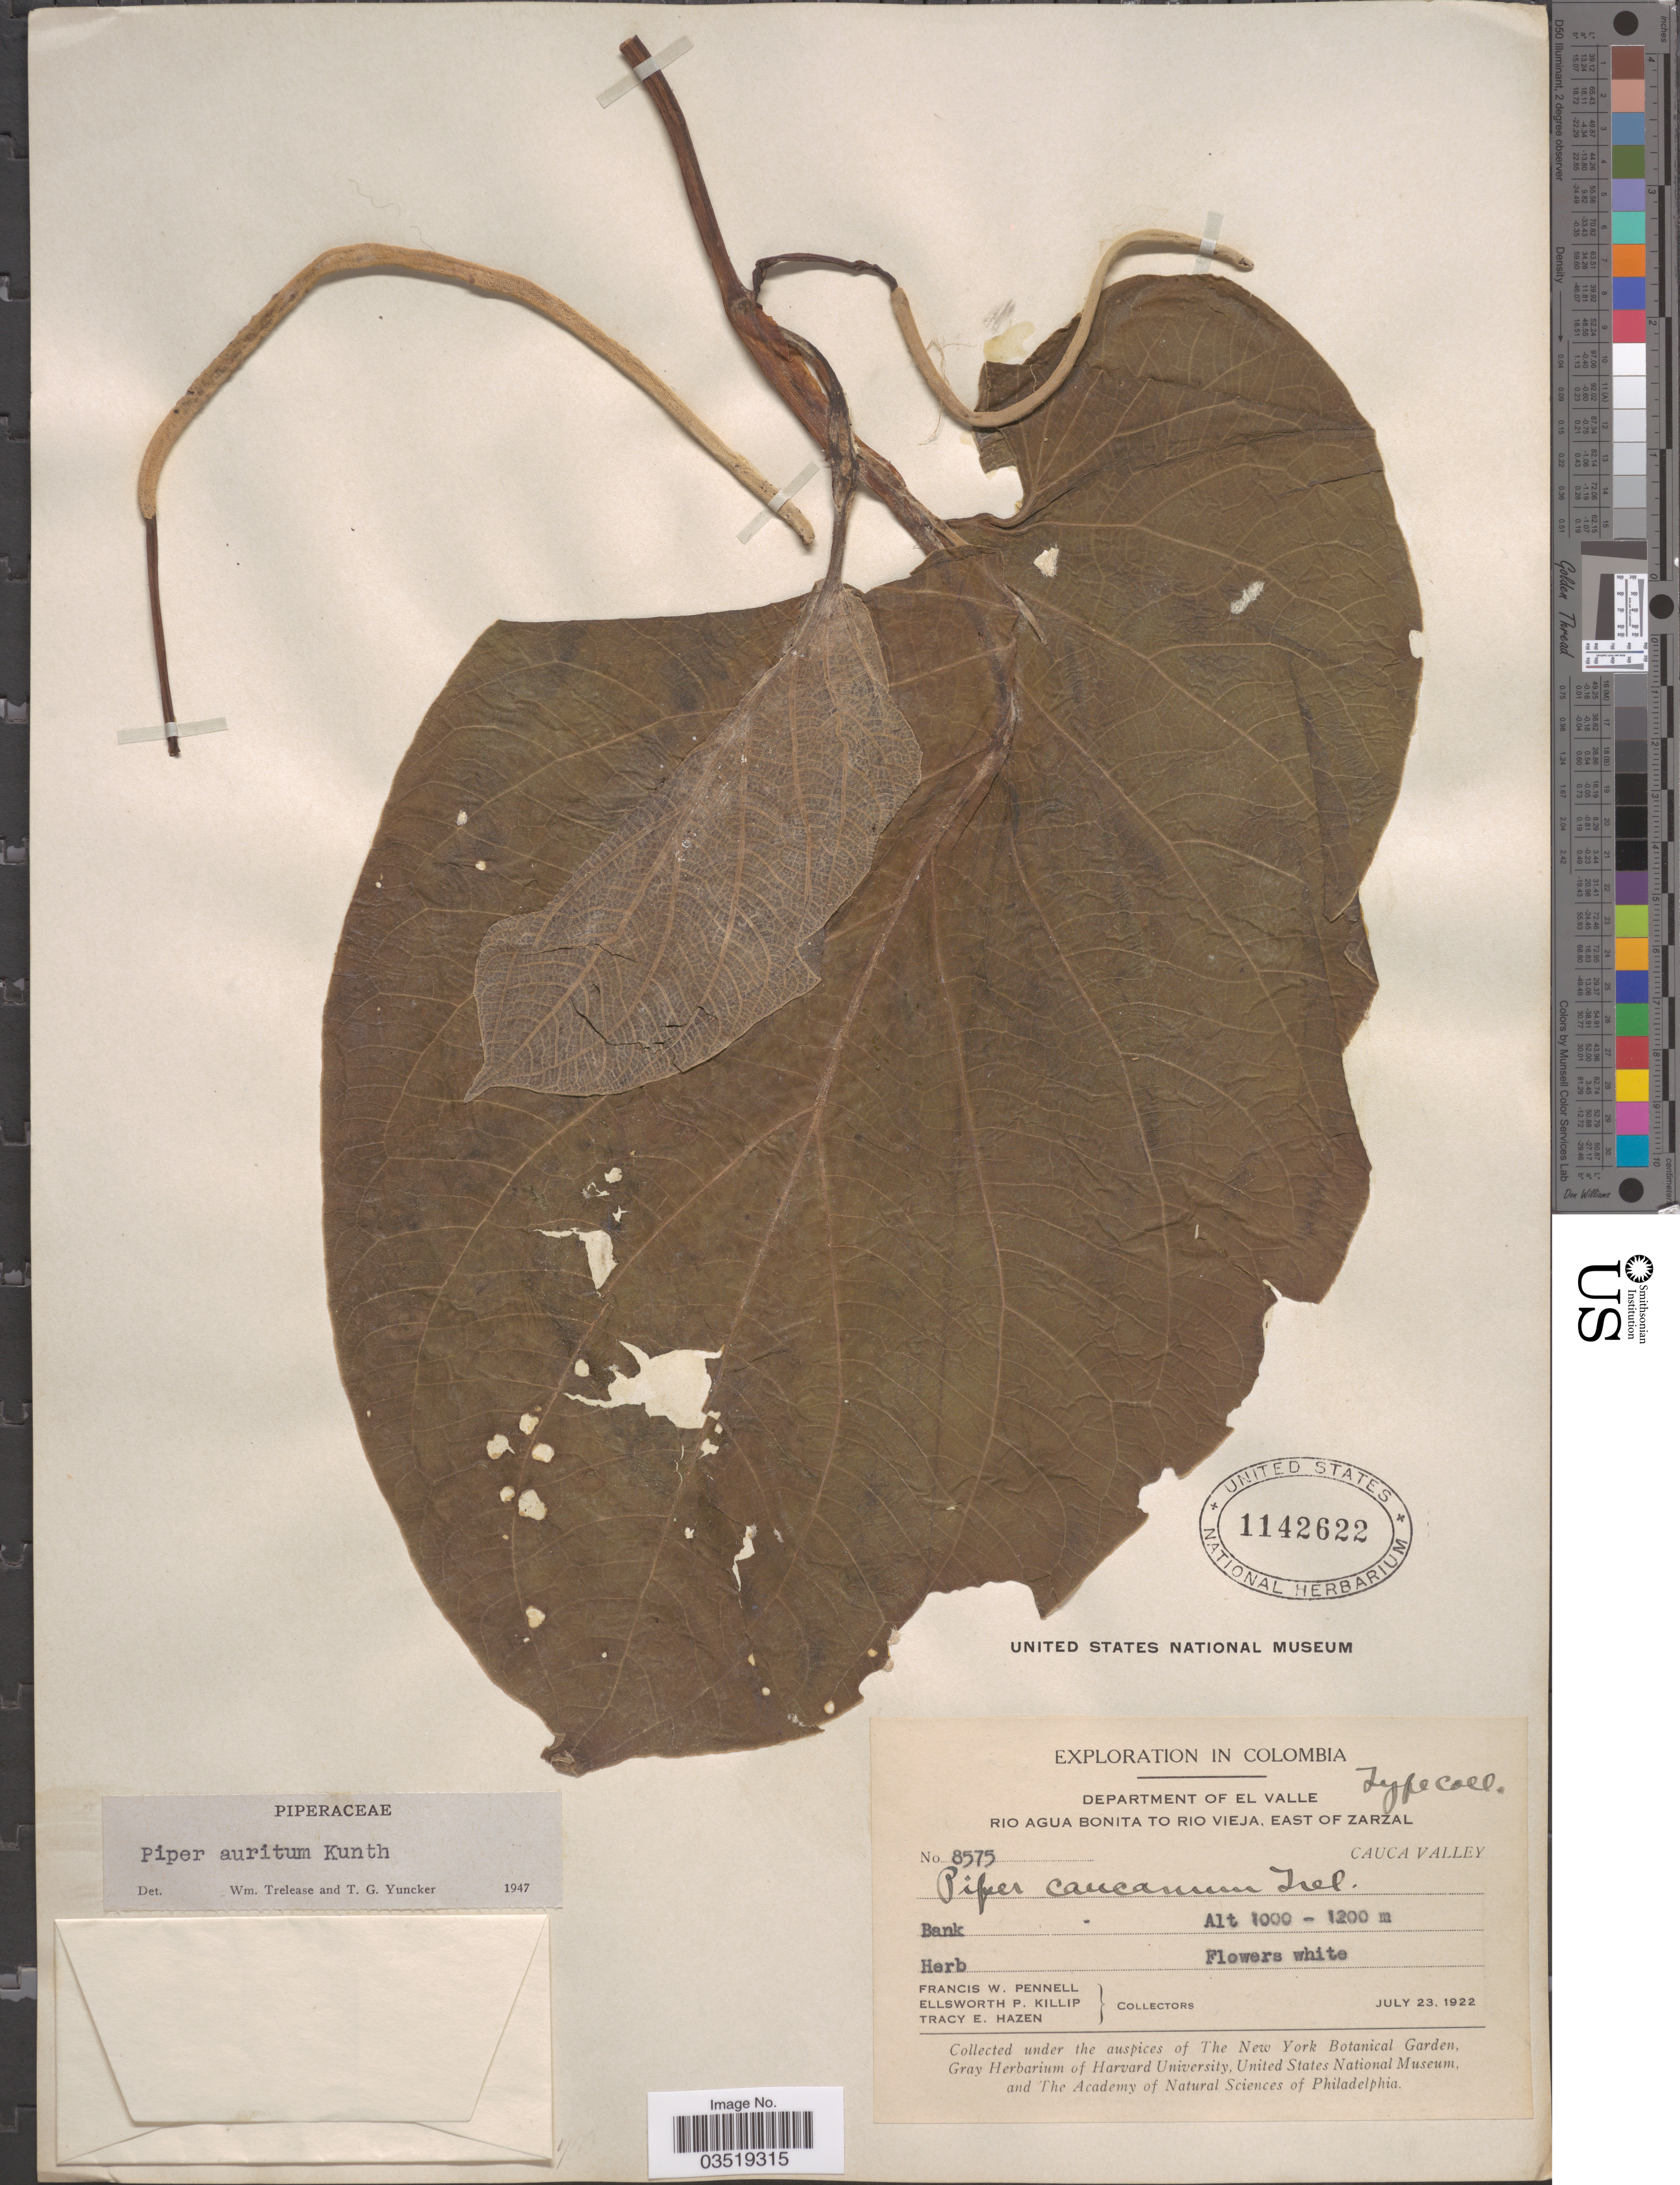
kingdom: Plantae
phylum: Tracheophyta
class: Magnoliopsida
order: Piperales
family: Piperaceae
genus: Piper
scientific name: Piper auritum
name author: Kunth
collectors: F. W. Pennell, E. P. Killip & T. E. Hazen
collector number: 85758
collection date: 1922-07-23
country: Colombia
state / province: Valle del Cauca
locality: Department of El Valle. Rio Agua Bonita to Rio Vieja, east of Zarzal. Cauca Valley.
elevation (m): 1000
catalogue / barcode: US 1142622